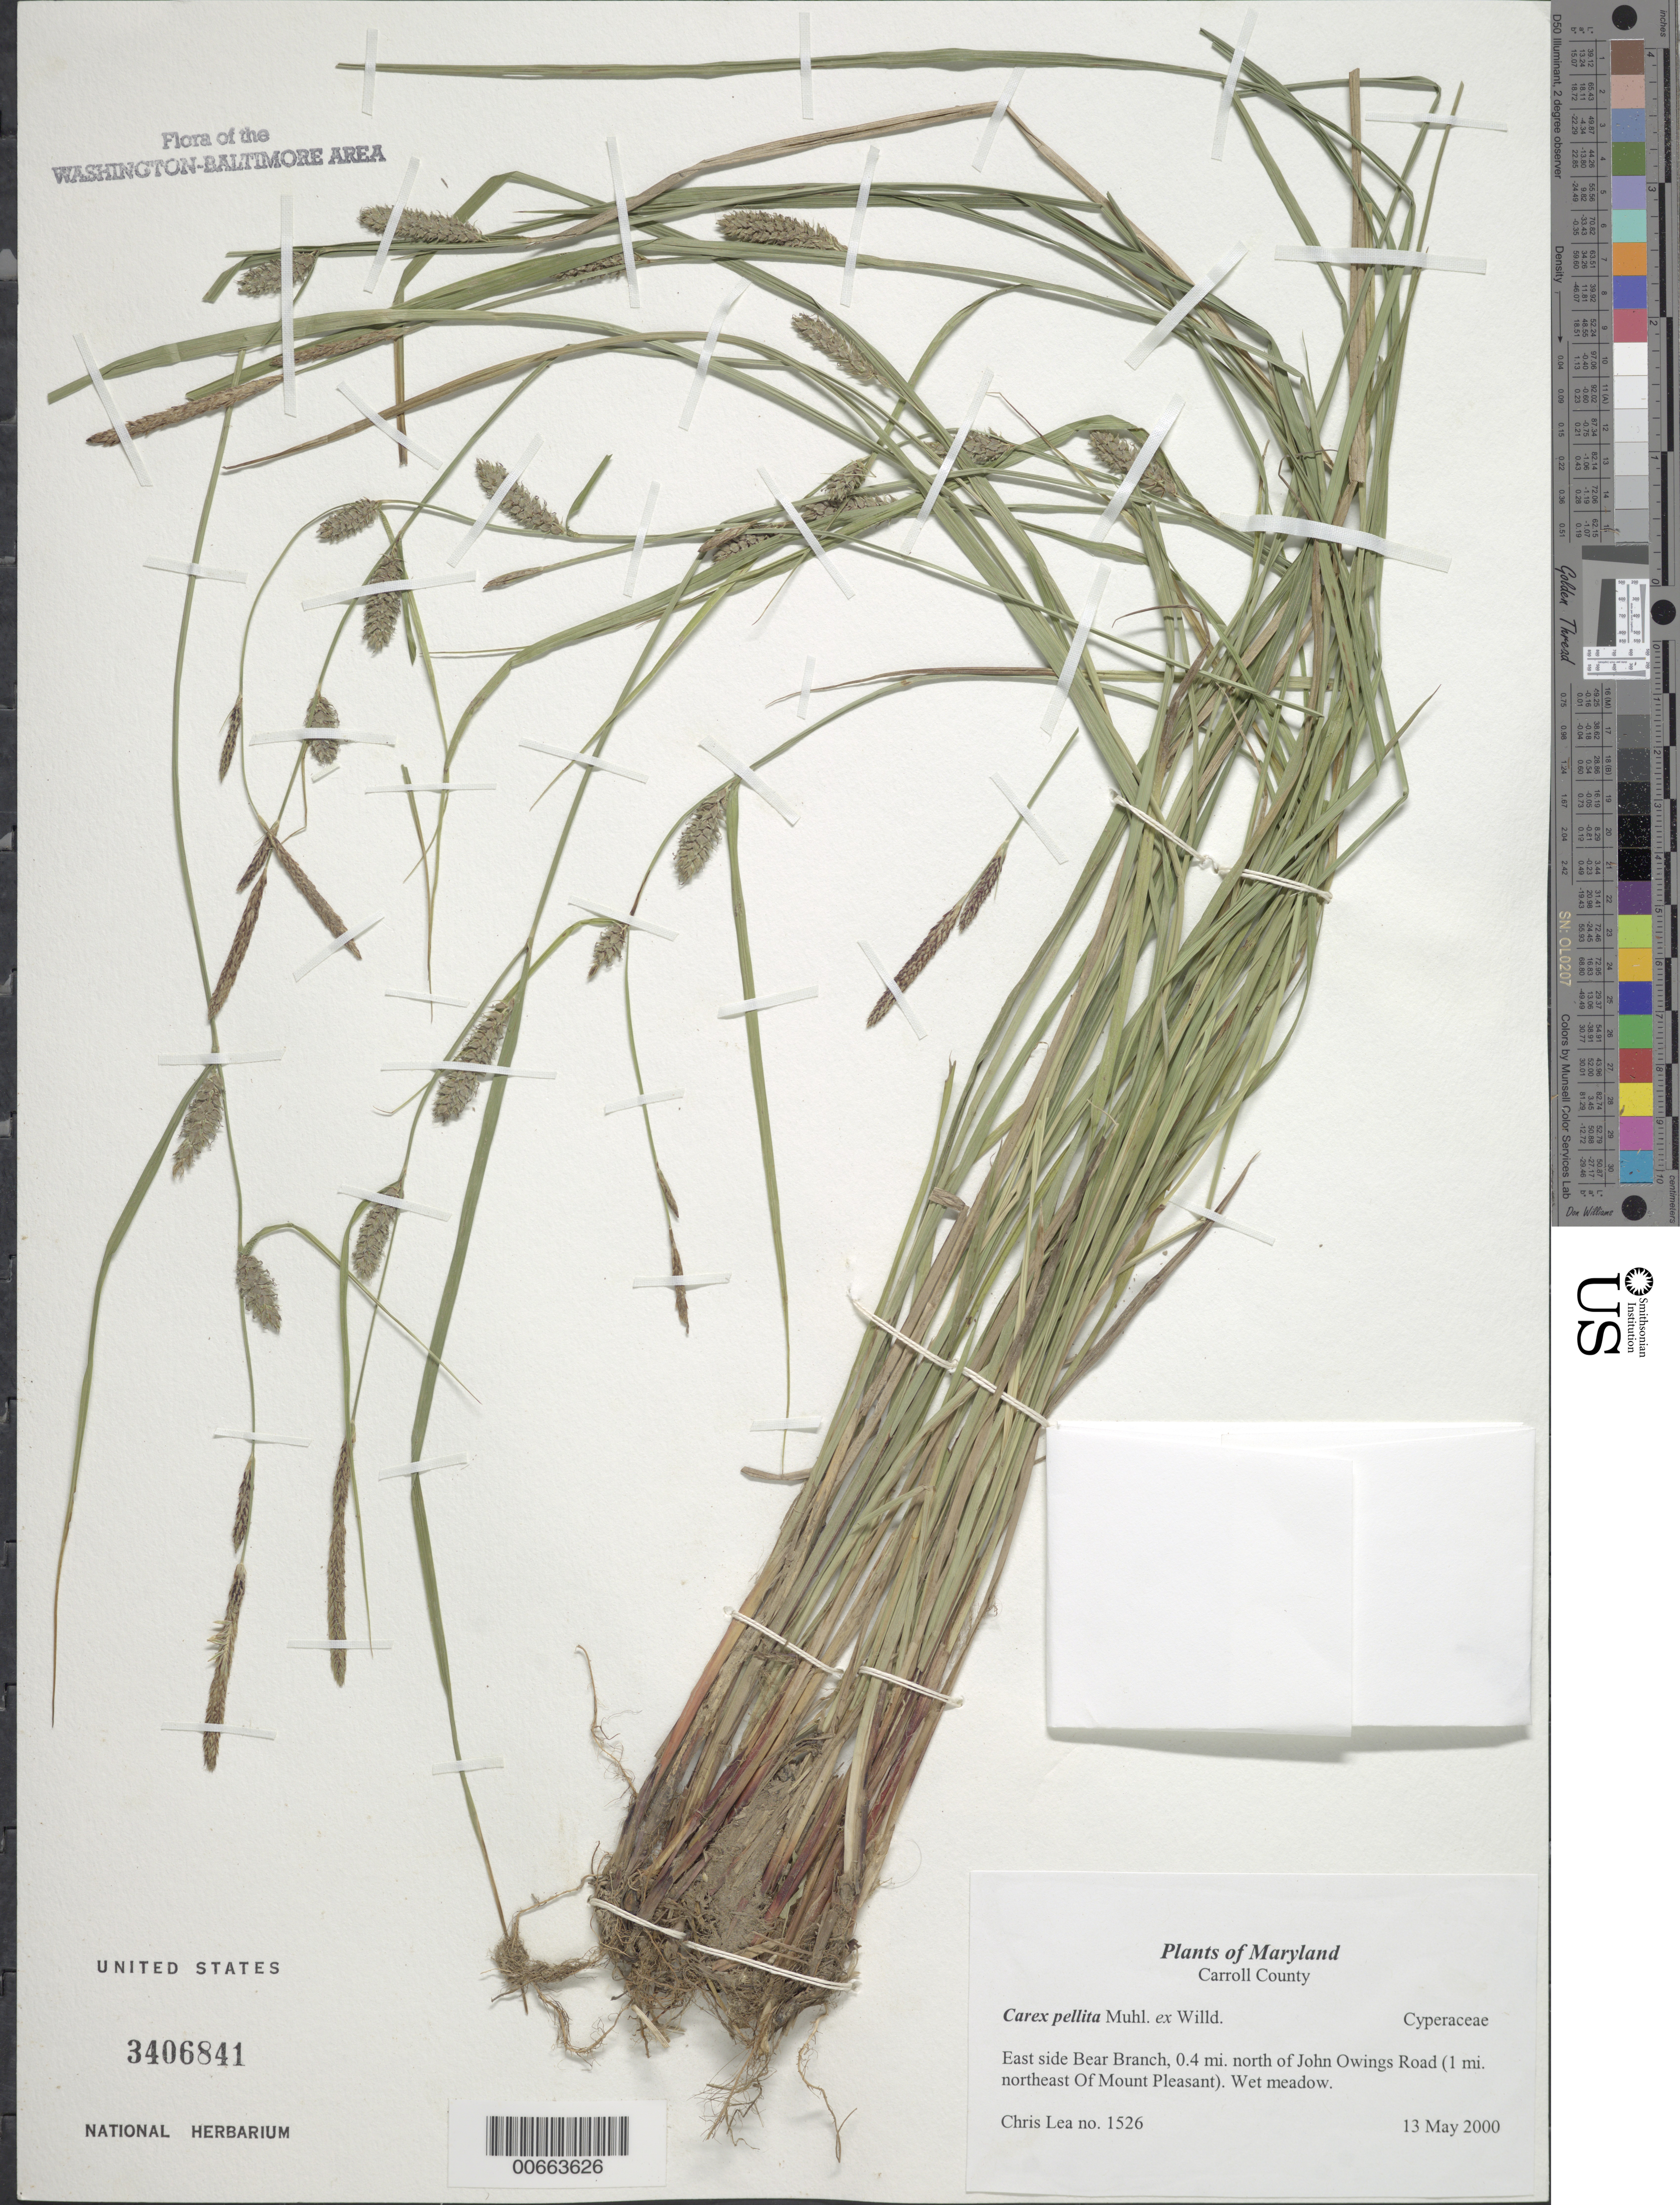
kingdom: Plantae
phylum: Tracheophyta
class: Liliopsida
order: Poales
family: Cyperaceae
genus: Carex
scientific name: Carex pellita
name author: Muhl. ex Willd.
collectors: C. Lea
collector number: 1526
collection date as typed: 13 May 2000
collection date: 2000-05-13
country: United States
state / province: Maryland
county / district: Carroll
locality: East side Bear Branch, 0.4 mi. north of John Owings Road (1 mi. northeast of Mount Pleasant).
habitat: Wet meadow.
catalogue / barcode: US 3406841